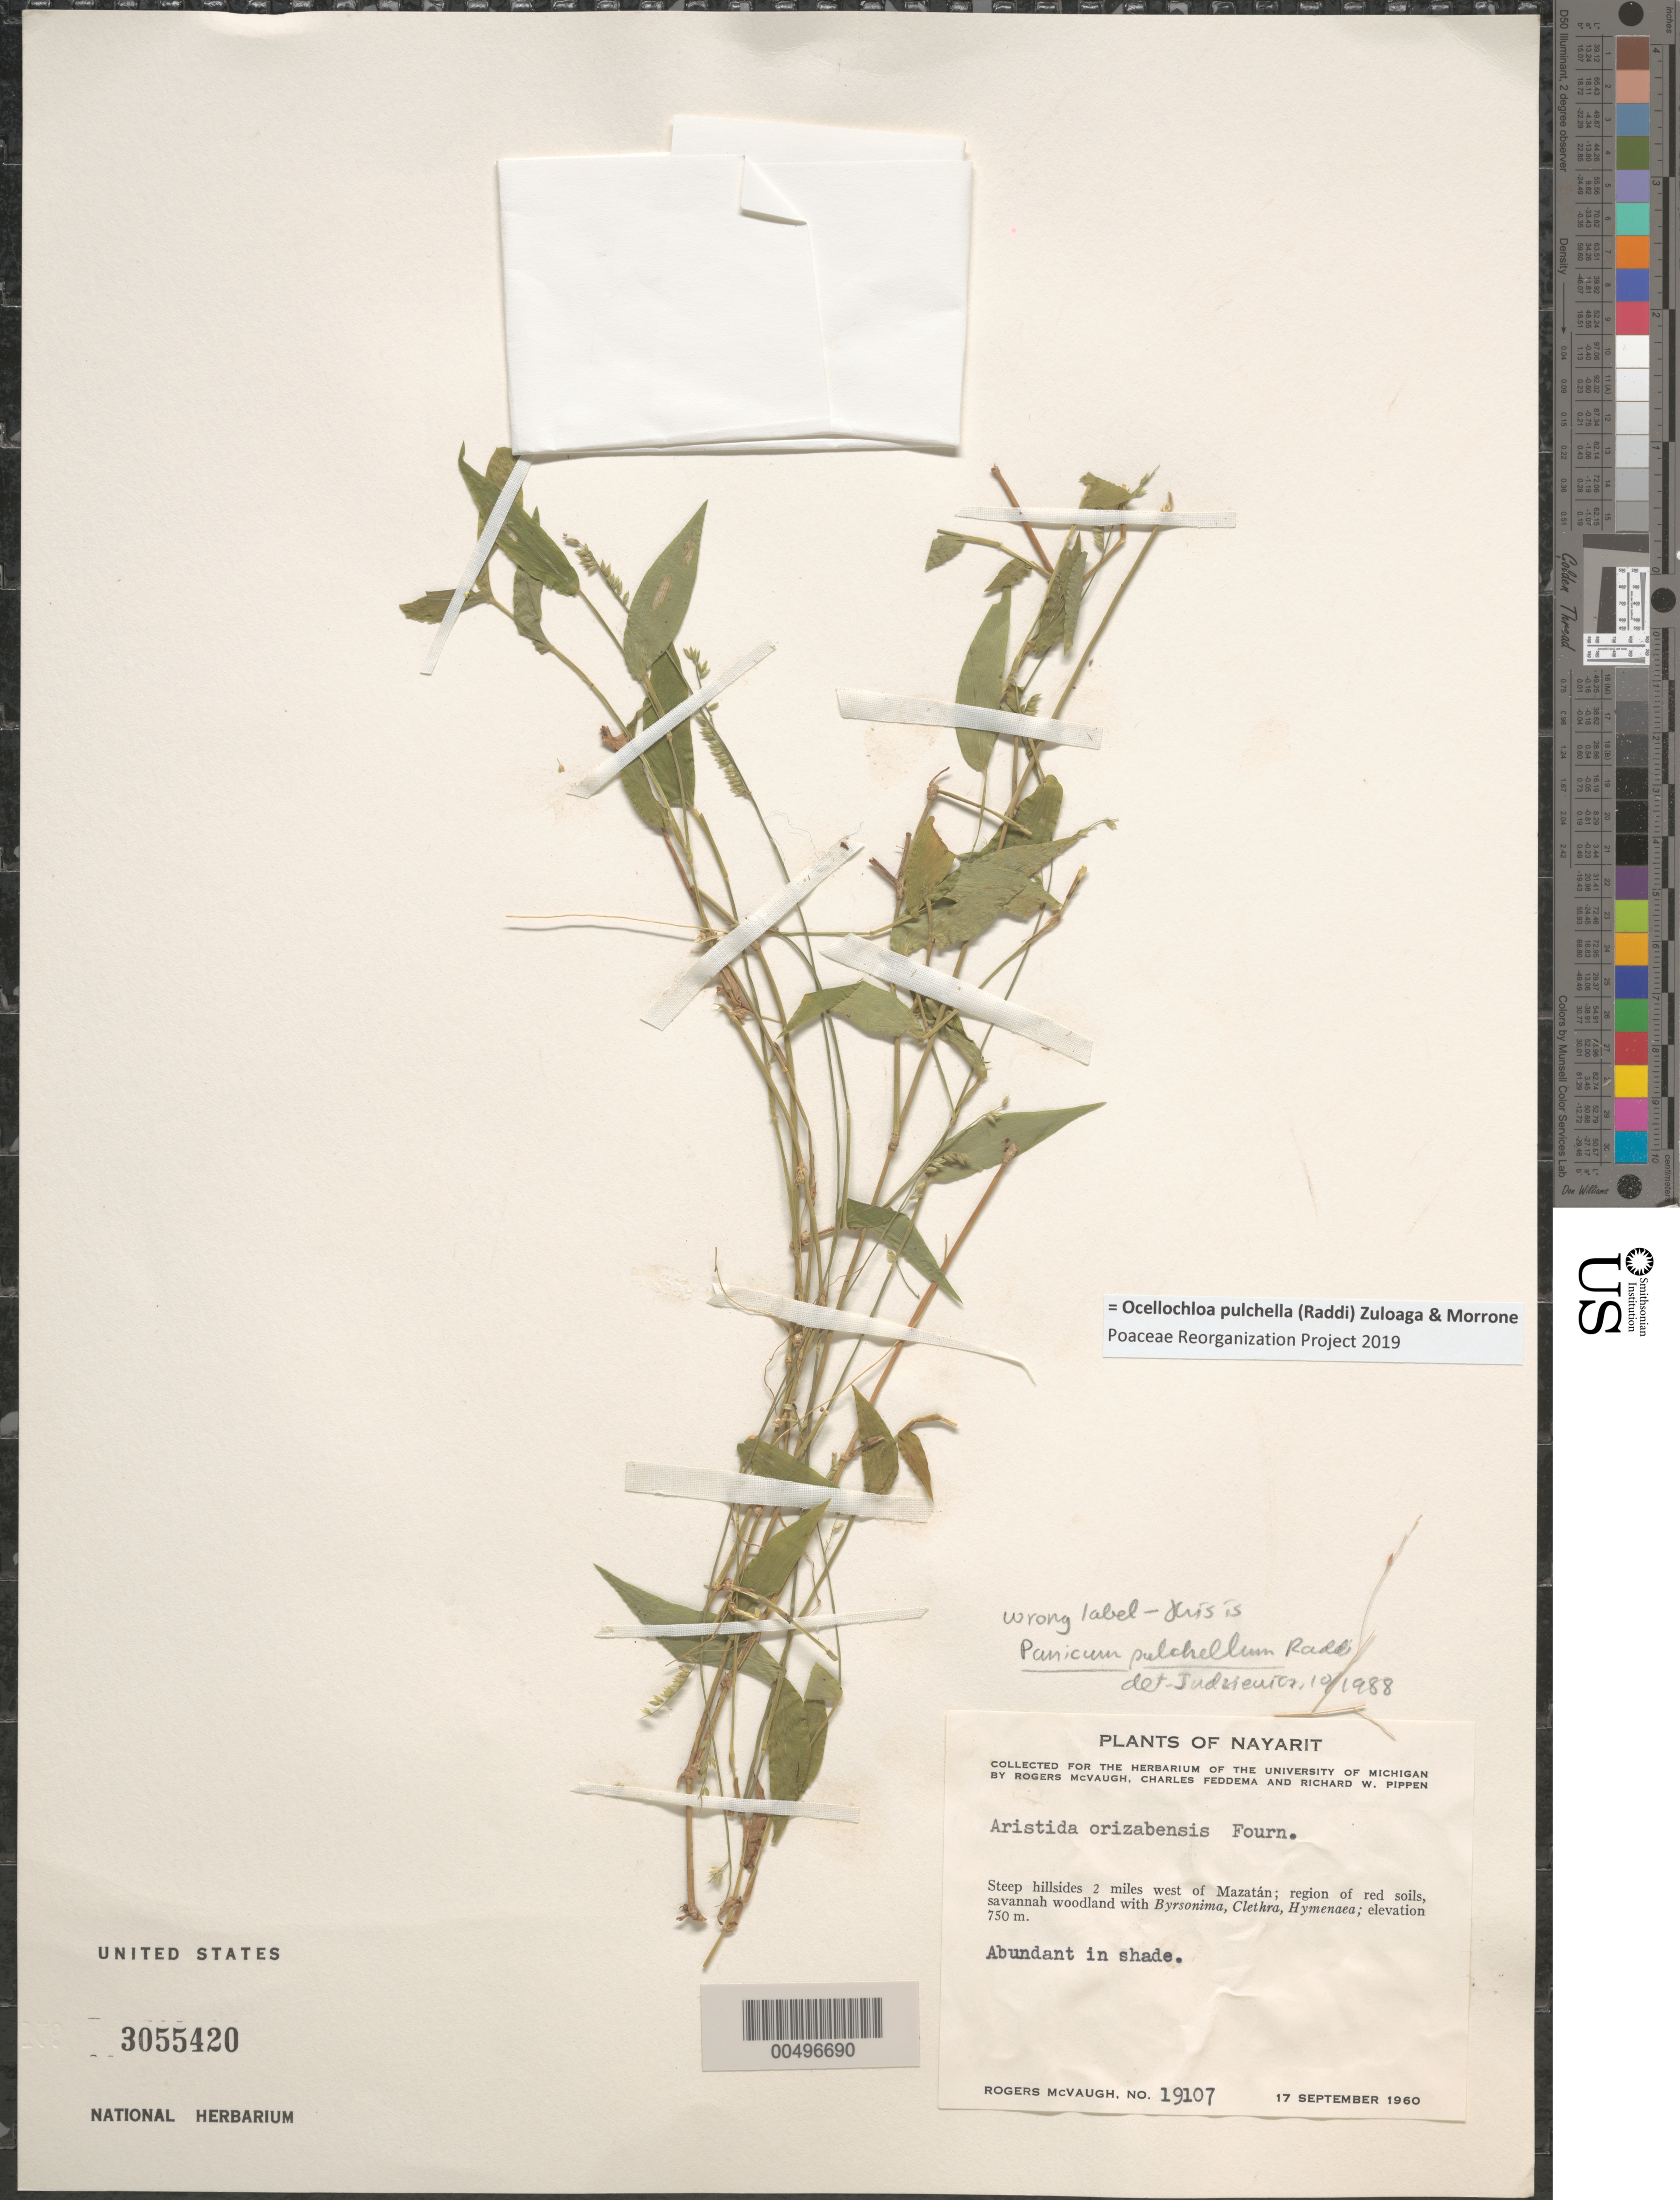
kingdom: Plantae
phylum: Tracheophyta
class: Liliopsida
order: Poales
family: Poaceae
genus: Panicum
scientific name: Panicum pulchellum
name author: Raddi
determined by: Judziewicz, E. J.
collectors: R. McVaugh, C. Feddema & R. W. Pippen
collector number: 19107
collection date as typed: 17 Sep 1960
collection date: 1960-09-17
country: Mexico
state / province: Nayarit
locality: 2 mi W of Mazatlán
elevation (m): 750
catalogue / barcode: US 3055420